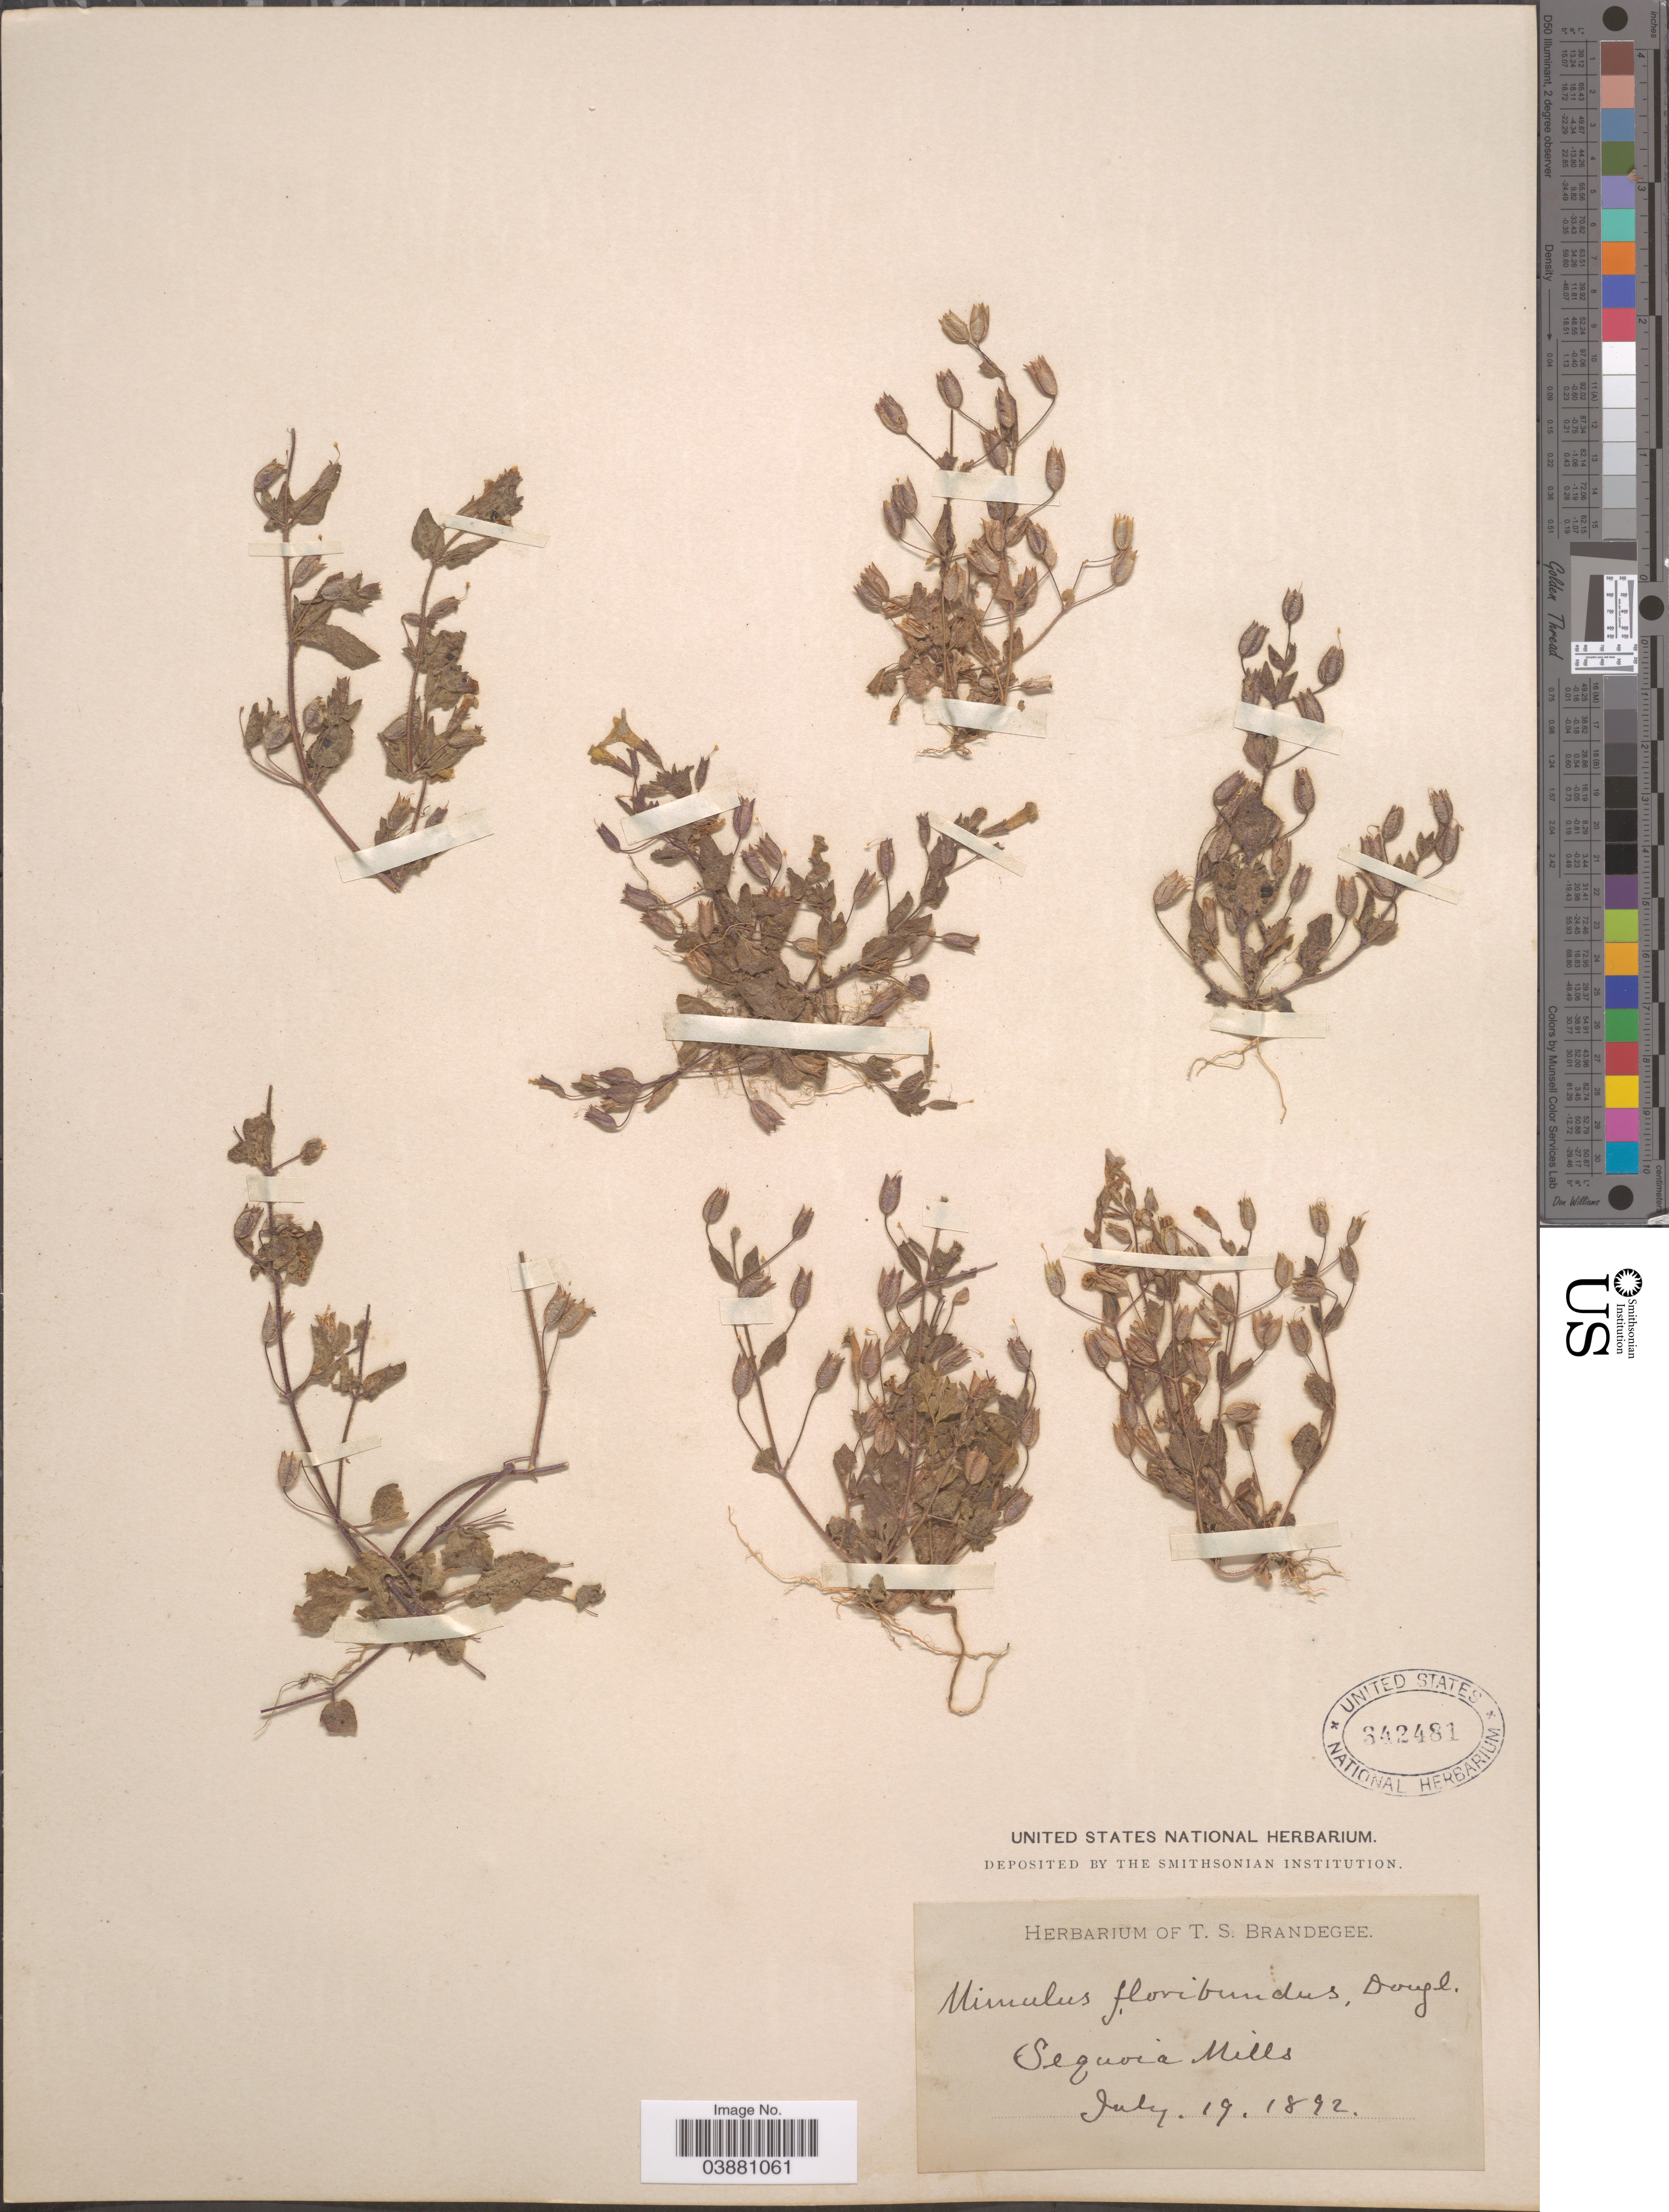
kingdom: Plantae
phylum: Tracheophyta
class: Magnoliopsida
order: Lamiales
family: Phrymaceae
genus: Mimulus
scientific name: Mimulus floribundus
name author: Douglas ex Lindl.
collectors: ex herb. of T. S. Brandegee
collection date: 1892-07-19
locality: Sequoia Mills.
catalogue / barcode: US 342481